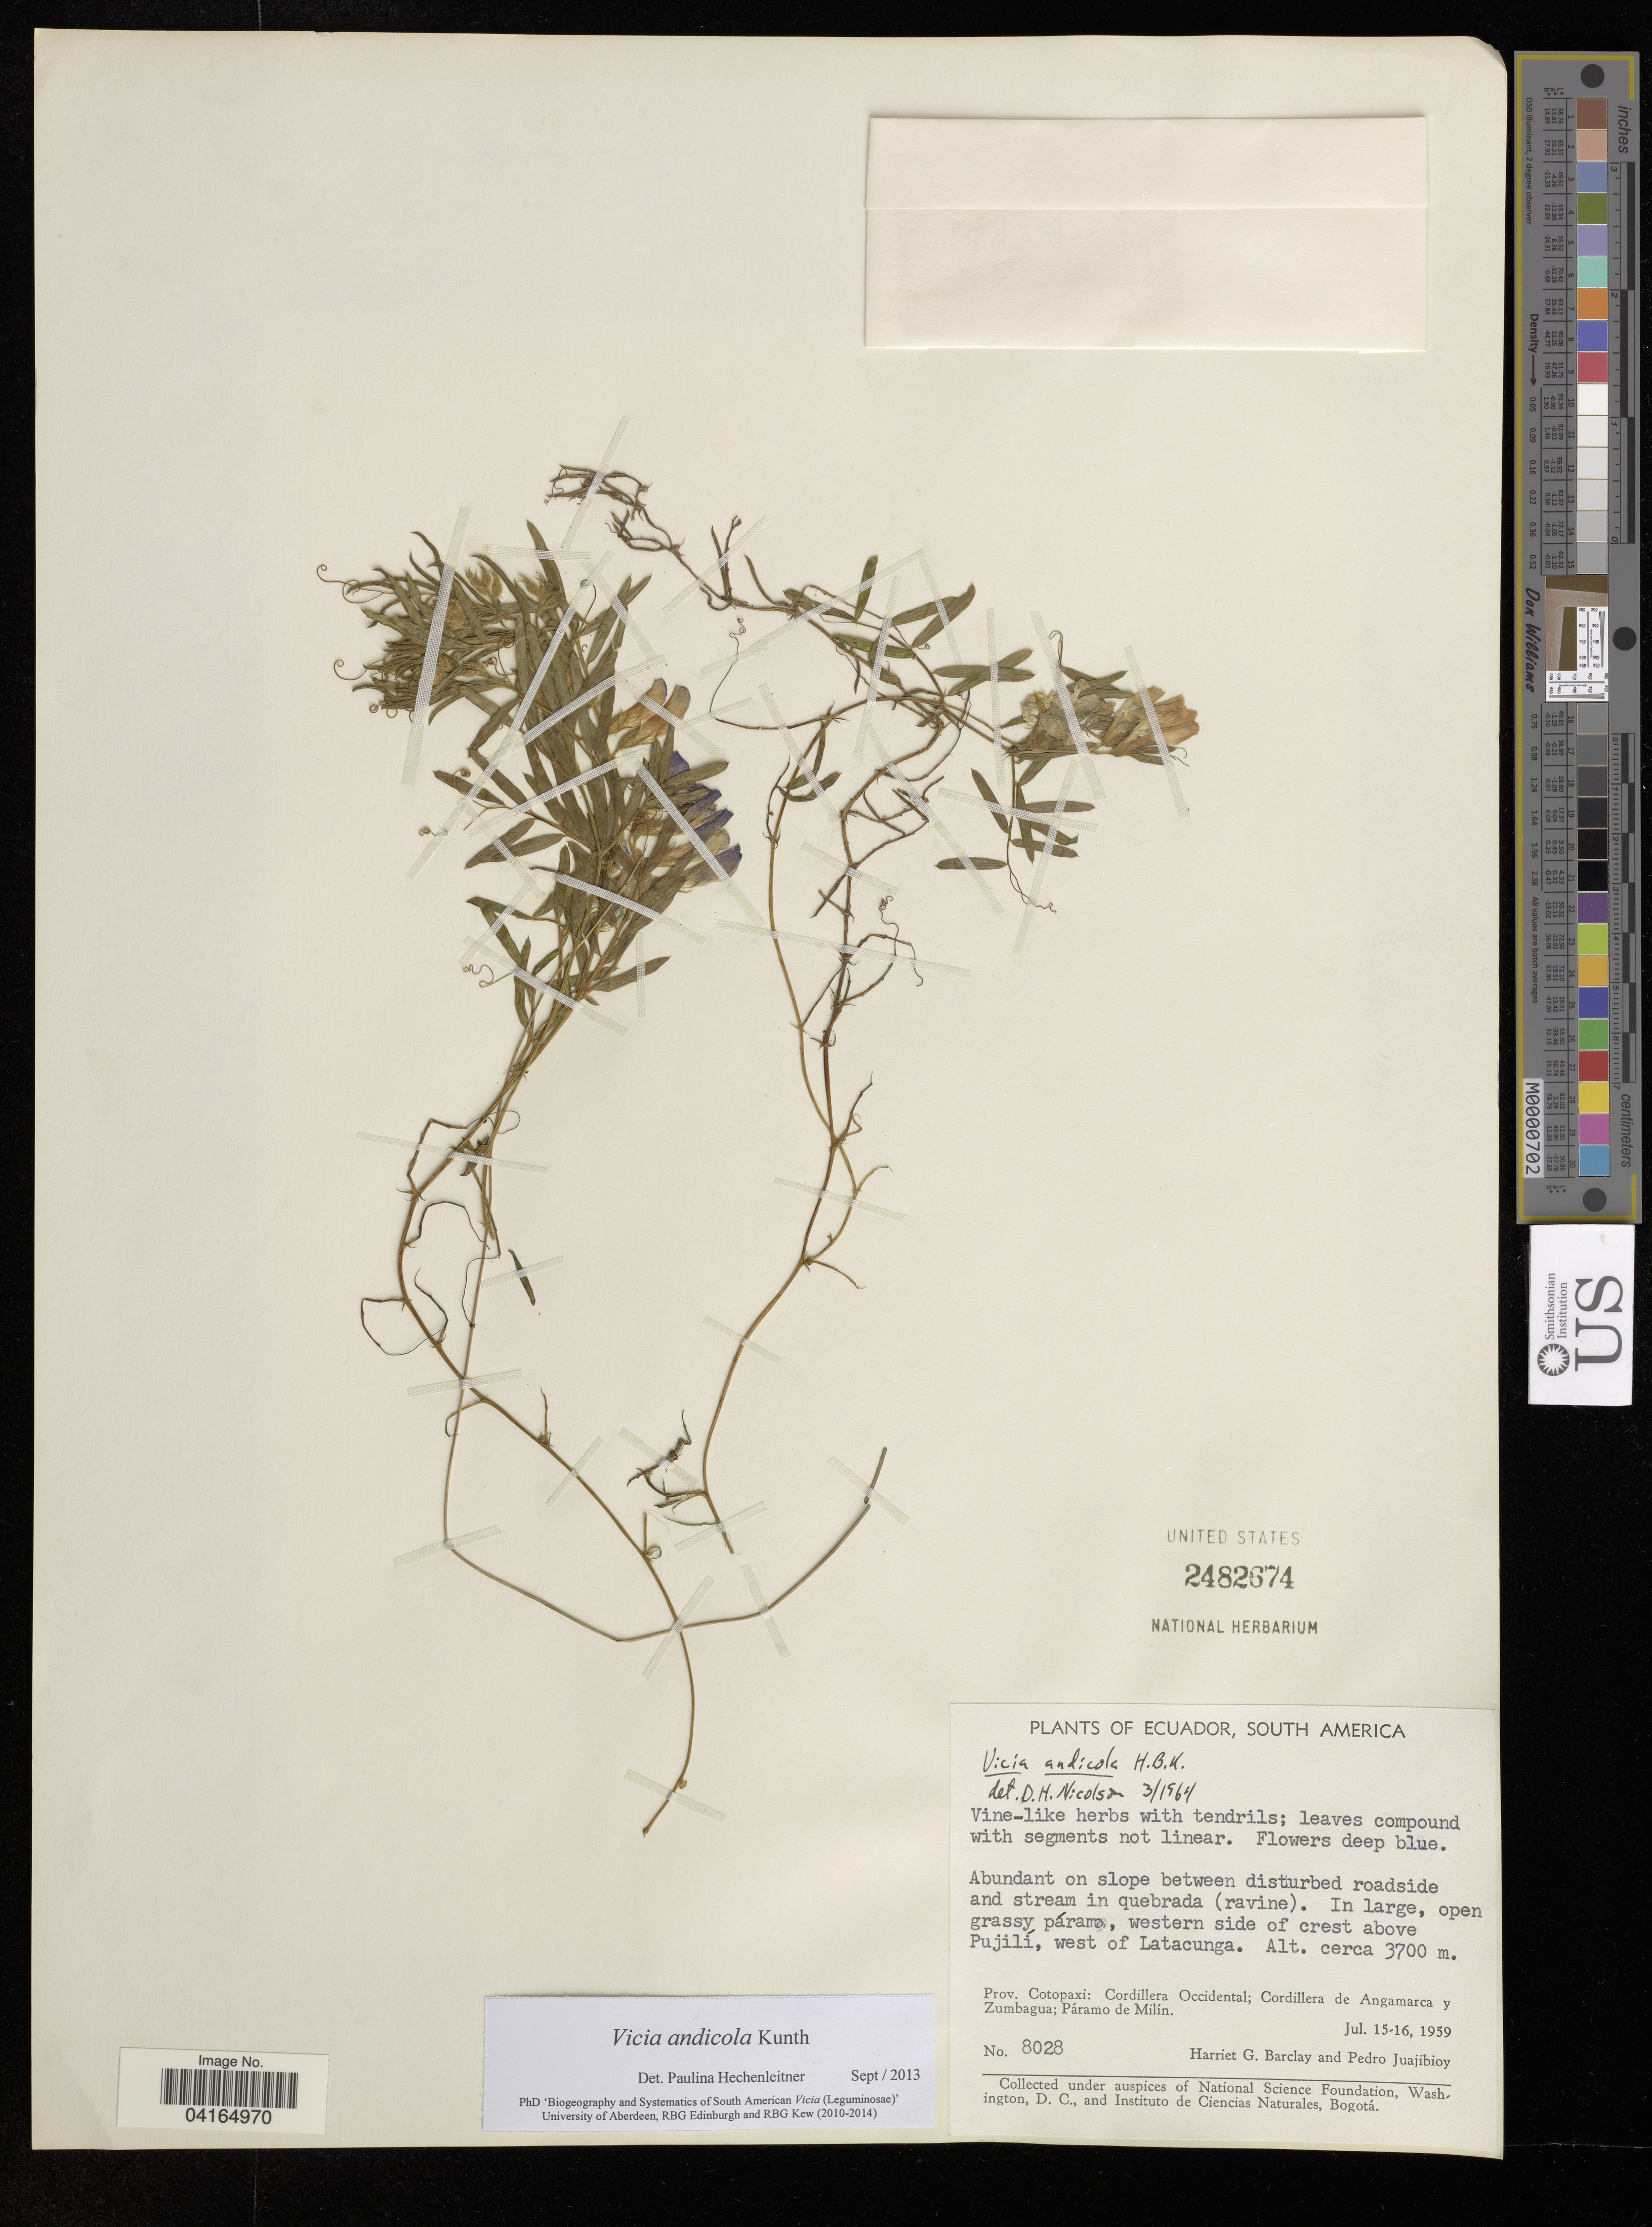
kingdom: Plantae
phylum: Tracheophyta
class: Magnoliopsida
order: Fabales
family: Fabaceae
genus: Vicia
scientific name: Vicia andicola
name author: Kunth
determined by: Hechenleitner, Paulina, RBG Edinburgh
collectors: H. G. Barclay & P. Juajibioy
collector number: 8028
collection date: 1959-07-15/1959-07-16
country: Ecuador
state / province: Cotopaxi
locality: Western side of crest above Pujilí, west of Latacunga. Prov. Cotopaxi: Cordillera Occidental; Cordillera de Angamarca y Zumbagua; Páramo de Milín.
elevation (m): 3700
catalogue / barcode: US 2482674